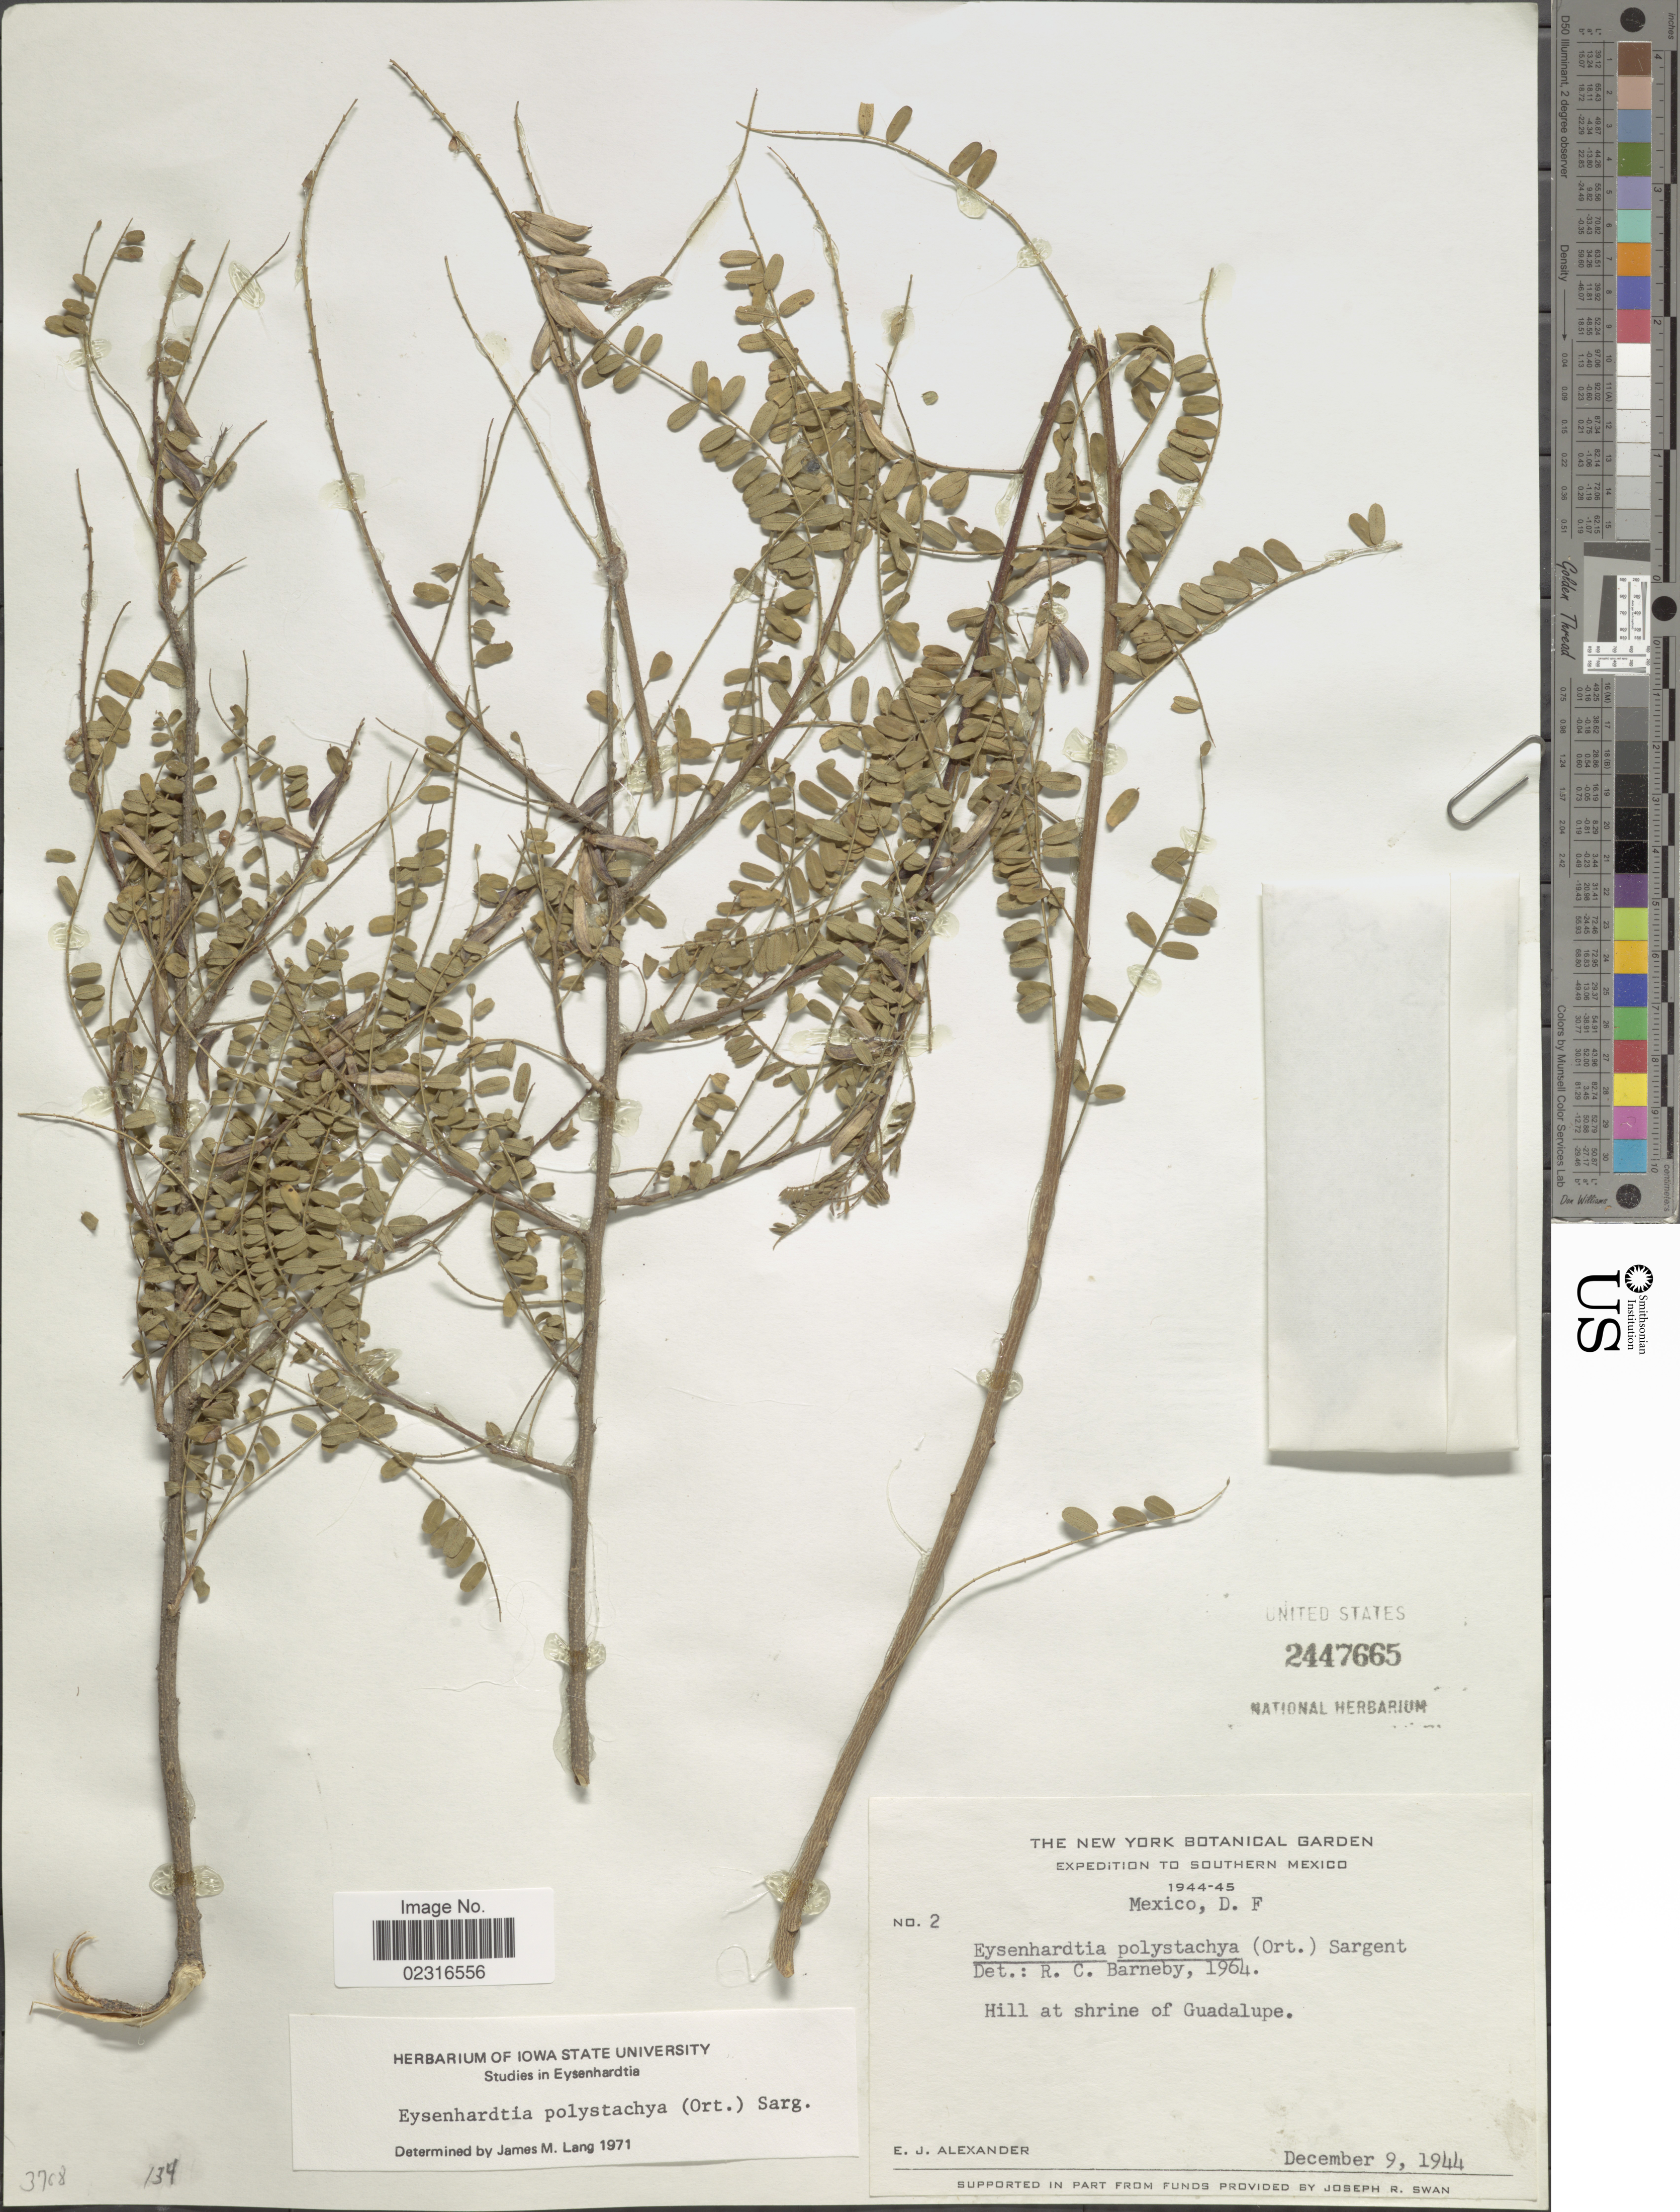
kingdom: Plantae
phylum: Tracheophyta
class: Magnoliopsida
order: Fabales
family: Fabaceae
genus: Eysenhardtia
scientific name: Eysenhardtia polystachya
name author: (Ortega) Sarg.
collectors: E. J. Alexander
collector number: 2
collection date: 1944-12-09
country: Mexico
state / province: Distrito Federal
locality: Southern Mexico. D.F. Hill at shrine of Guadalupe.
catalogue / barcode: US 2447665